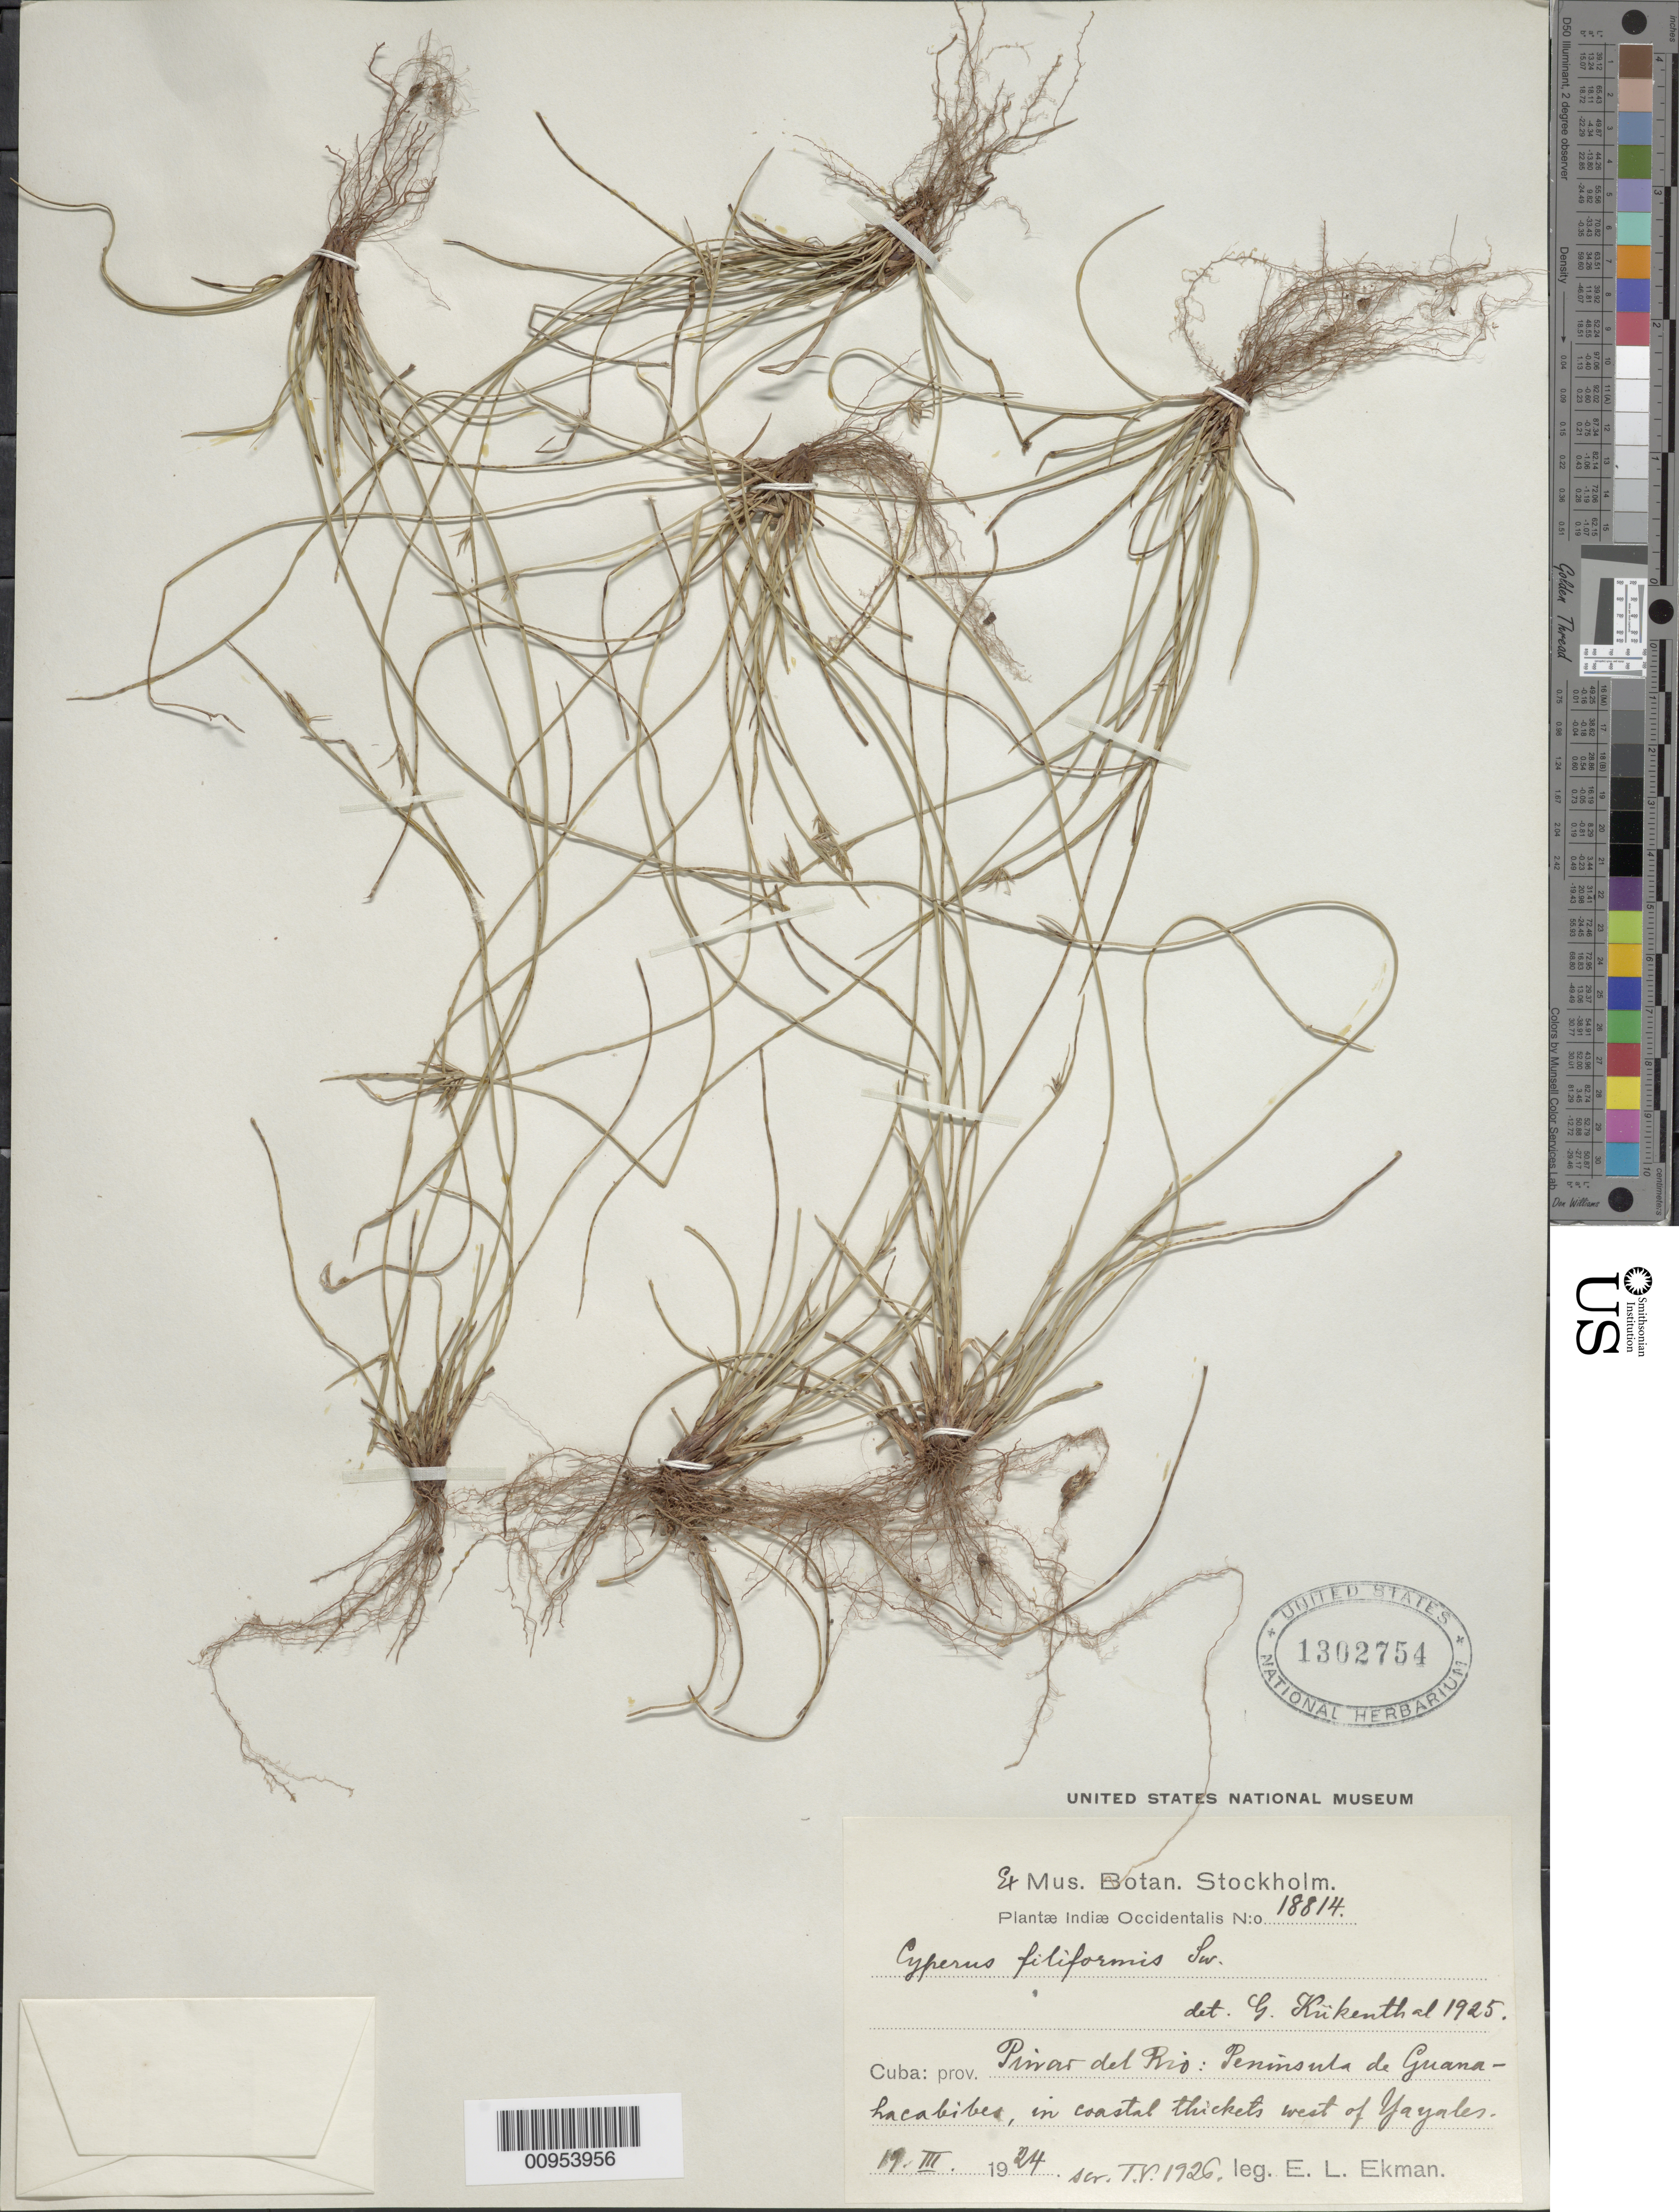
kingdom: Plantae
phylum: Tracheophyta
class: Liliopsida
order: Poales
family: Cyperaceae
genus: Cyperus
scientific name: Cyperus filiformis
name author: Sw.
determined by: Kükenthal, G.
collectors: E. L. Ekman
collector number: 18814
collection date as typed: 19 Mar 1924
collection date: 1924-03-19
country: Cuba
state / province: Pinar del Rio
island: Cuba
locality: Peninsula de Guanahacabibes, coastal thickets W of Yayales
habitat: In coastal thickets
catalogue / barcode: US 1302754